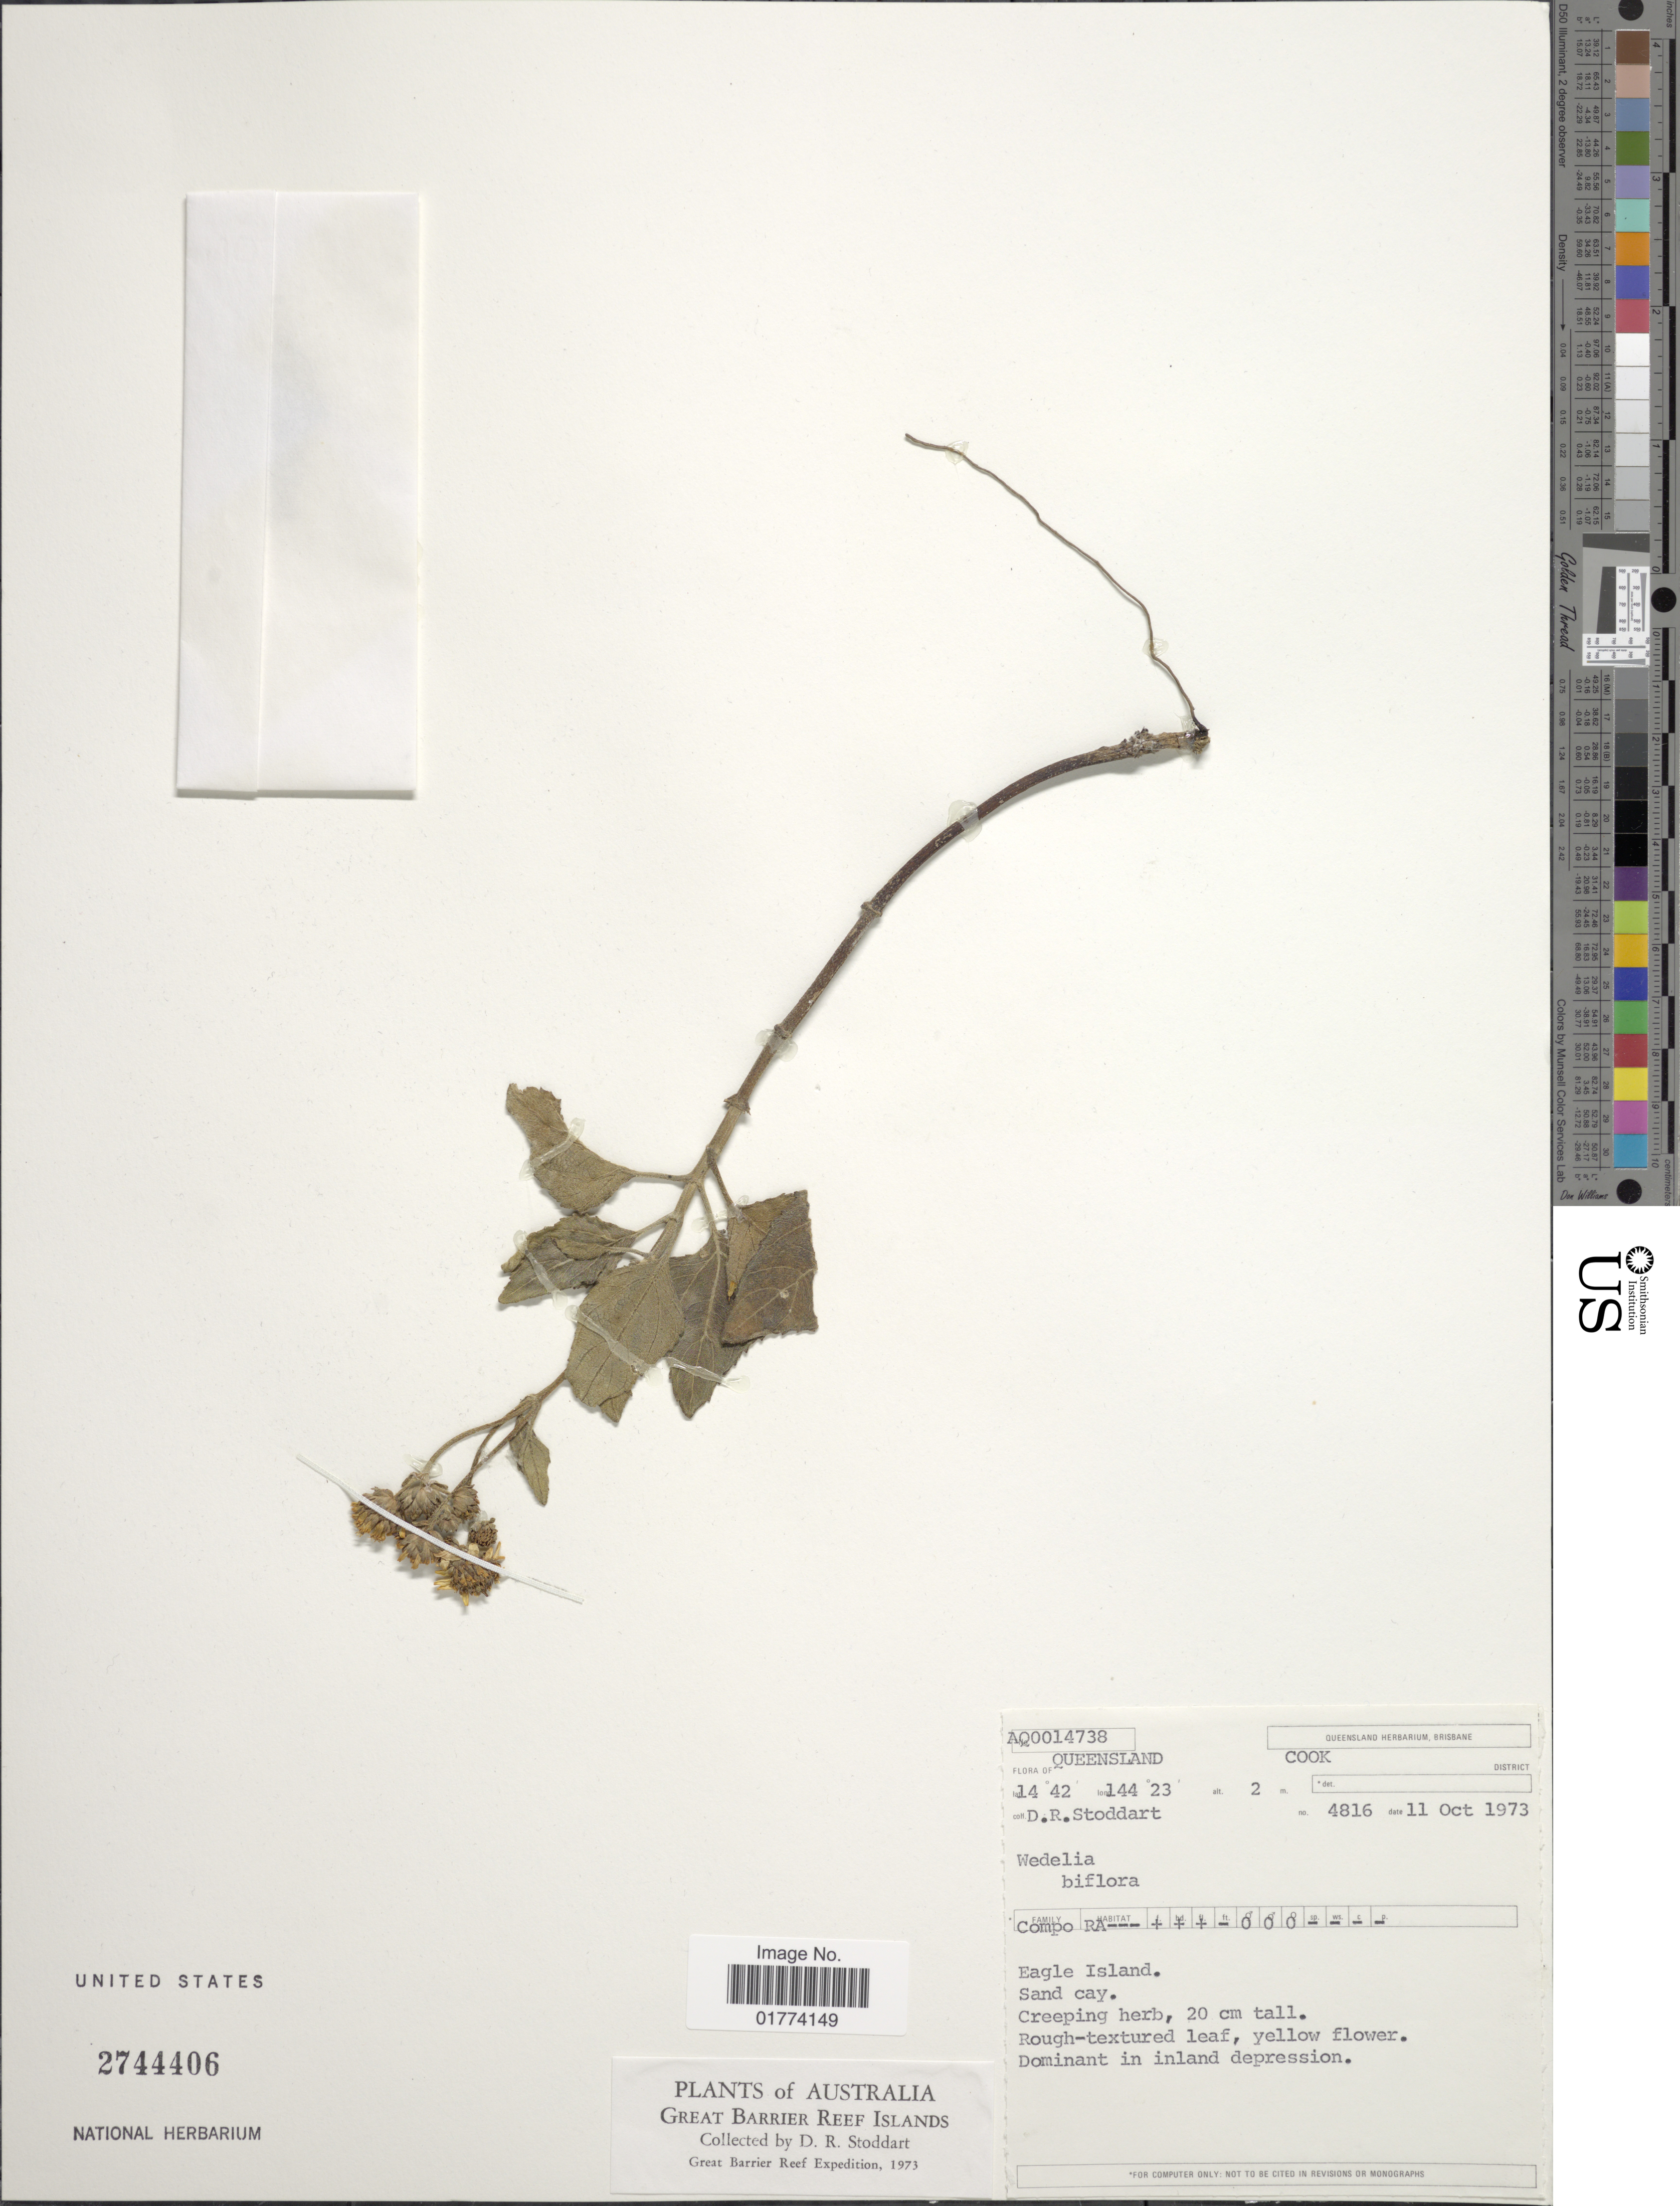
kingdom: Plantae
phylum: Tracheophyta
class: Magnoliopsida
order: Asterales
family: Asteraceae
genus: Wollastonia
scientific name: Wollastonia biflora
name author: (L.) DC.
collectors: D. R. Stoddart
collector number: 4816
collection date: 1973-10-11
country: Australia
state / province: Queensland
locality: Cook District, Eagle Island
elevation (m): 2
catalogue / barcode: US 2744406